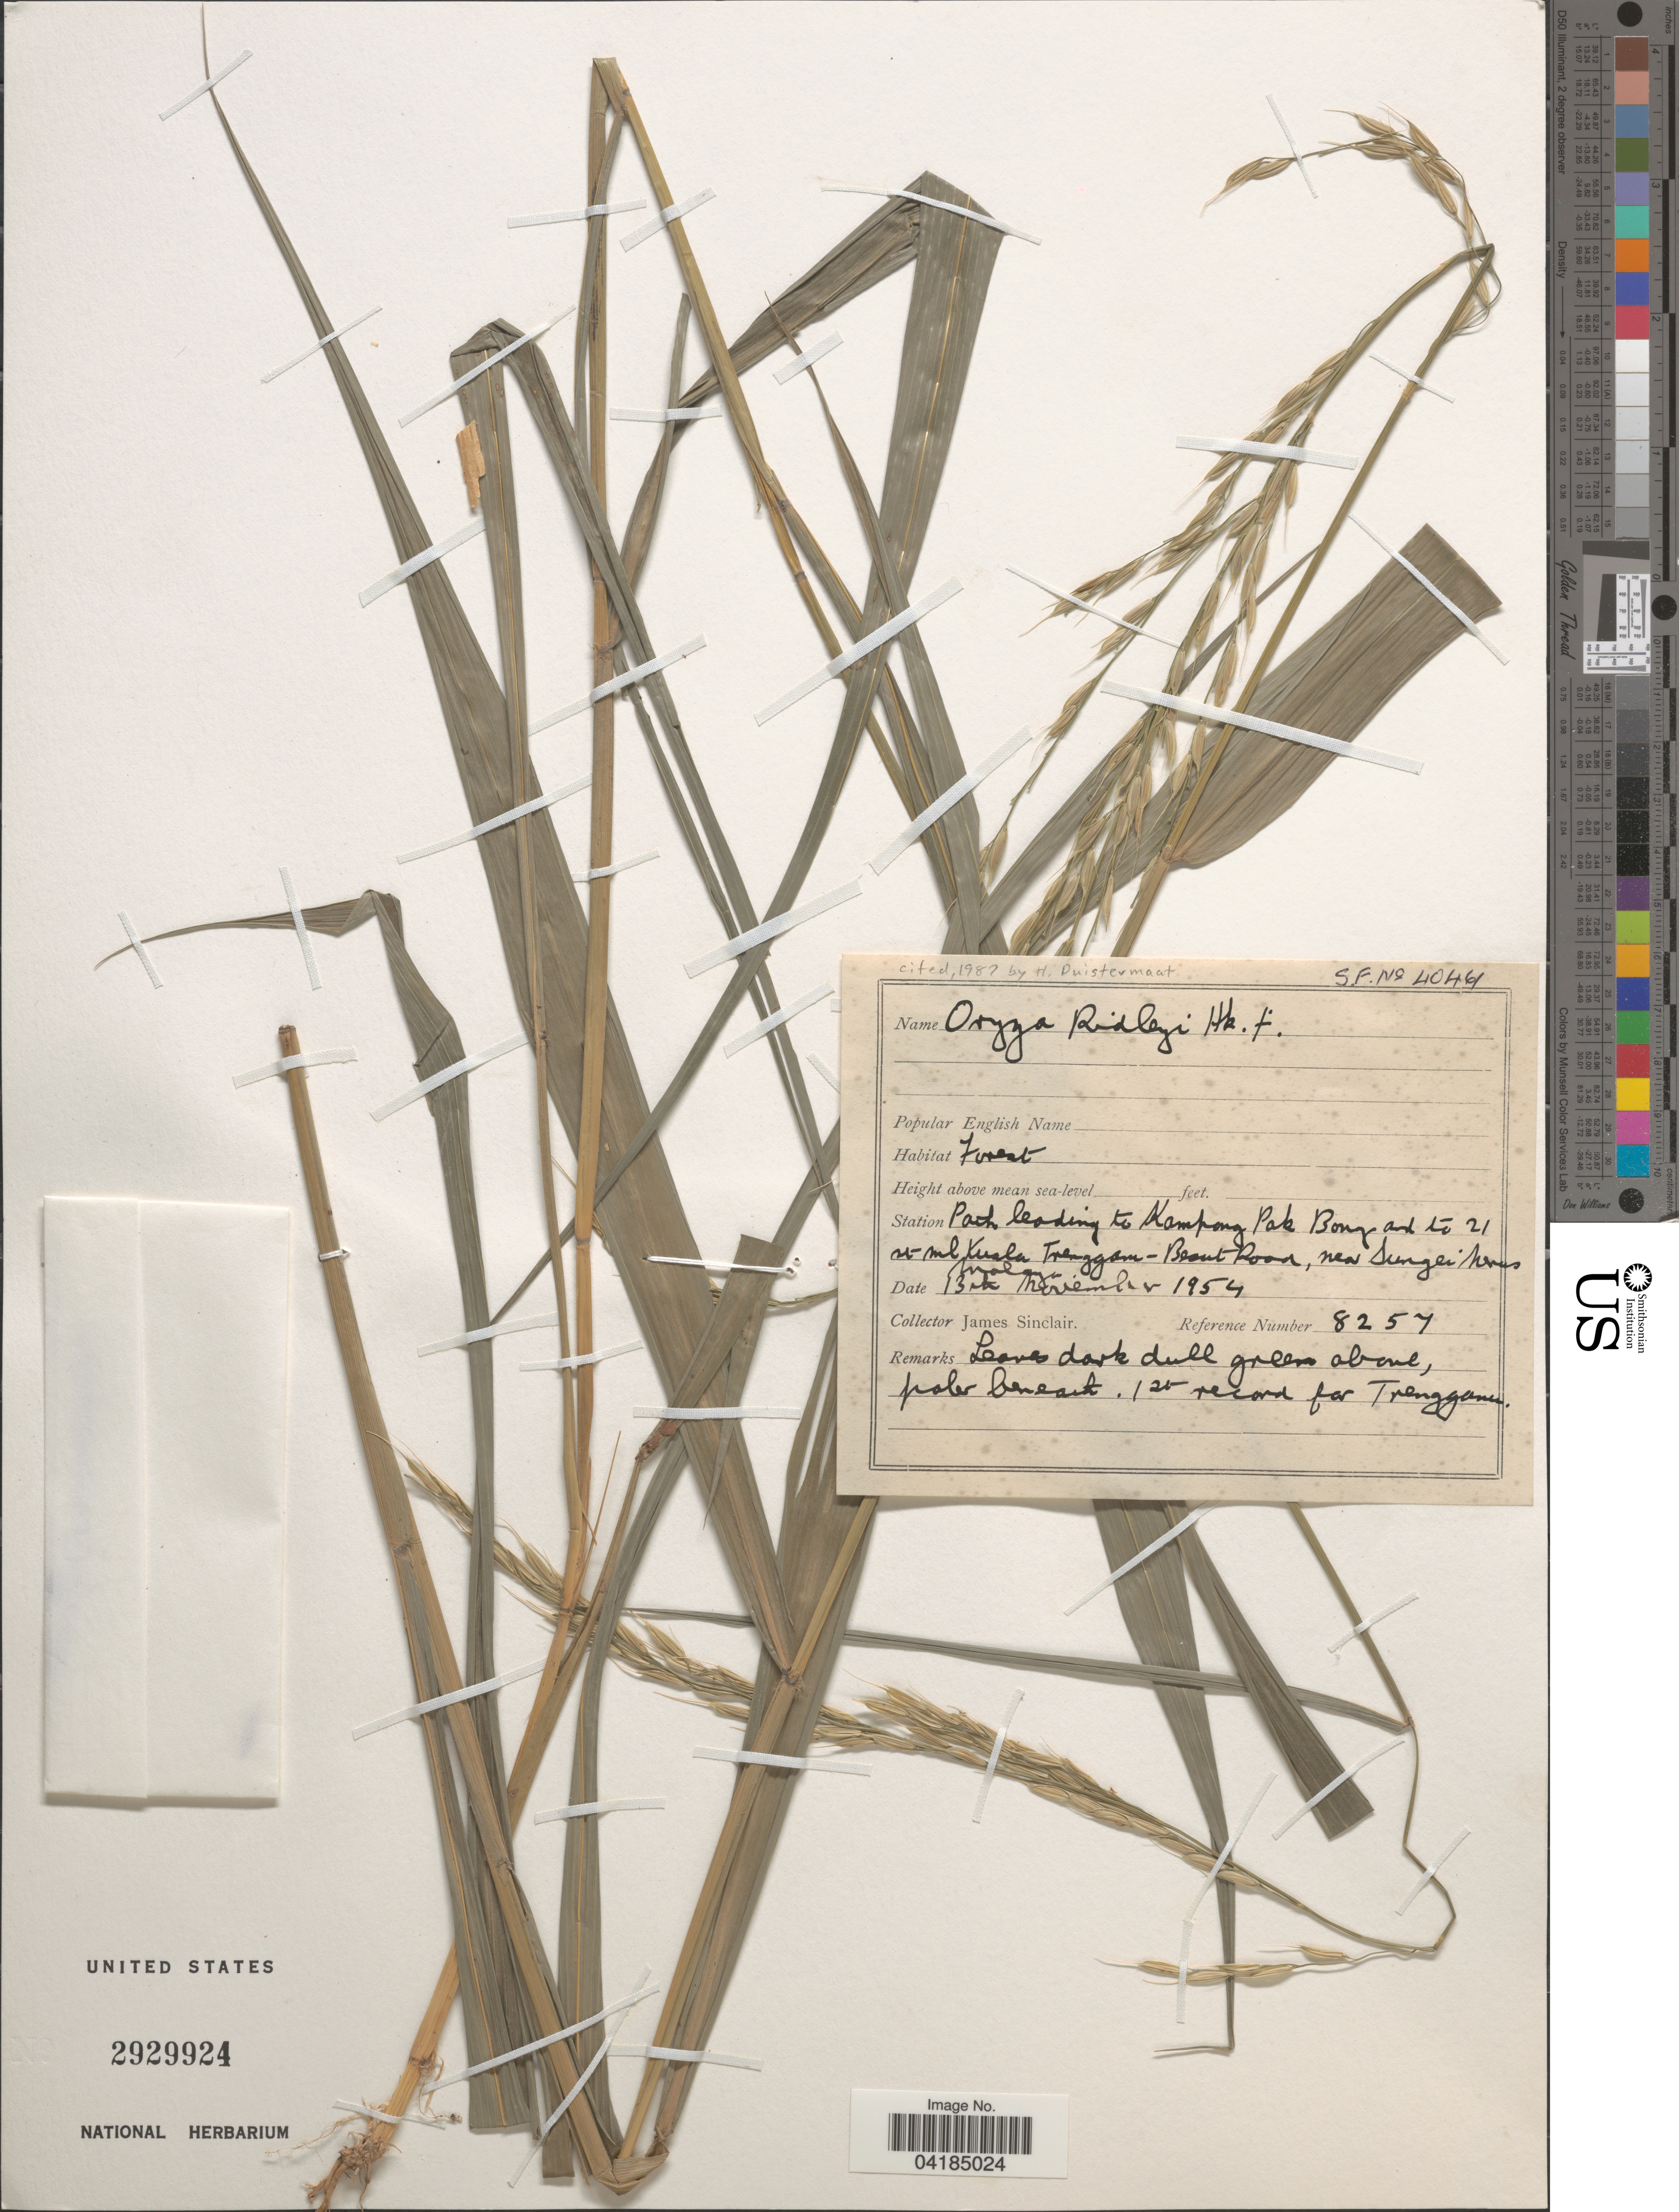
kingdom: Plantae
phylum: Tracheophyta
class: Liliopsida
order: Poales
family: Poaceae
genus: Oryza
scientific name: Oryza ridleyi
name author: Hook. f.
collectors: J. Sinclair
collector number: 8257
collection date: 1954-11-13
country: Malaysia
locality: Path leading to Kampong Pak Bong and to 21 st ml Kuala Trengam-Beaut Road, near Sungei Mrus [interpreted] Malaya.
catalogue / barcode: US 2929924